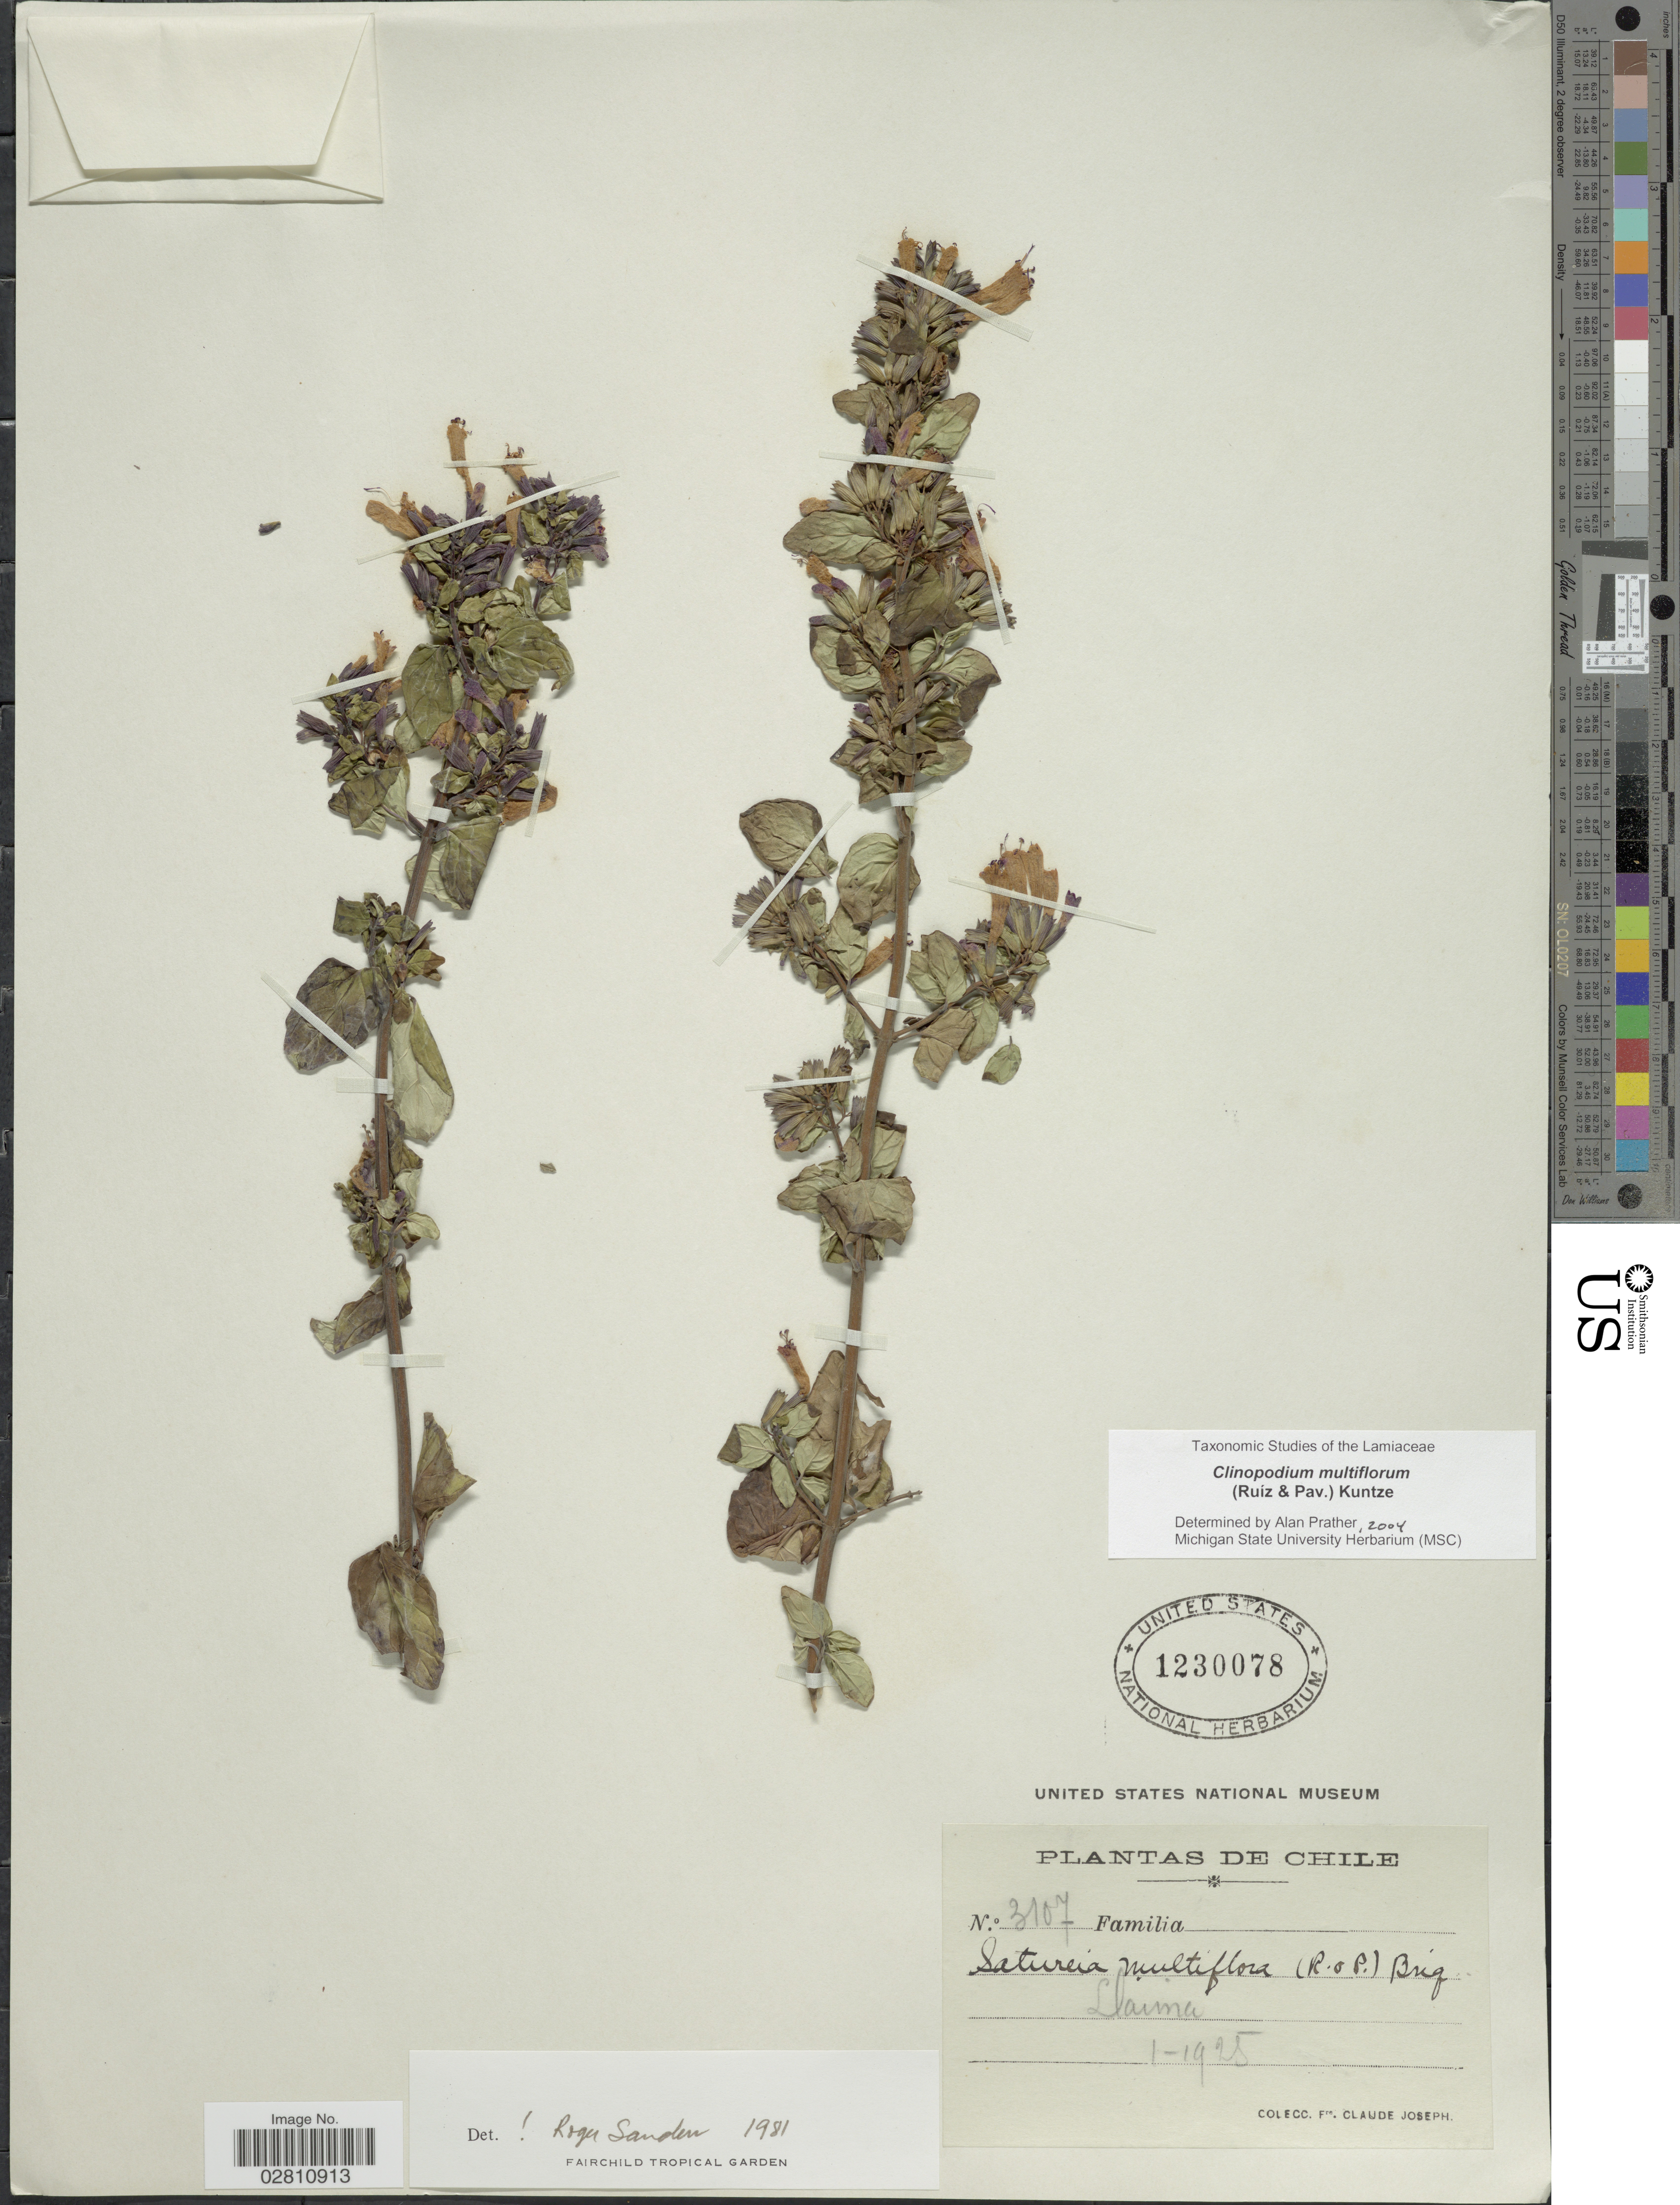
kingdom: Plantae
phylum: Tracheophyta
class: Magnoliopsida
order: Lamiales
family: Lamiaceae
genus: Clinopodium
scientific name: Clinopodium multiflorum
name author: (Ruiz & Pav.) Kuntze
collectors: Bro. Claude-Joseph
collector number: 3107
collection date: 1925-01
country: Chile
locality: Llaima.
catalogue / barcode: US 1230078